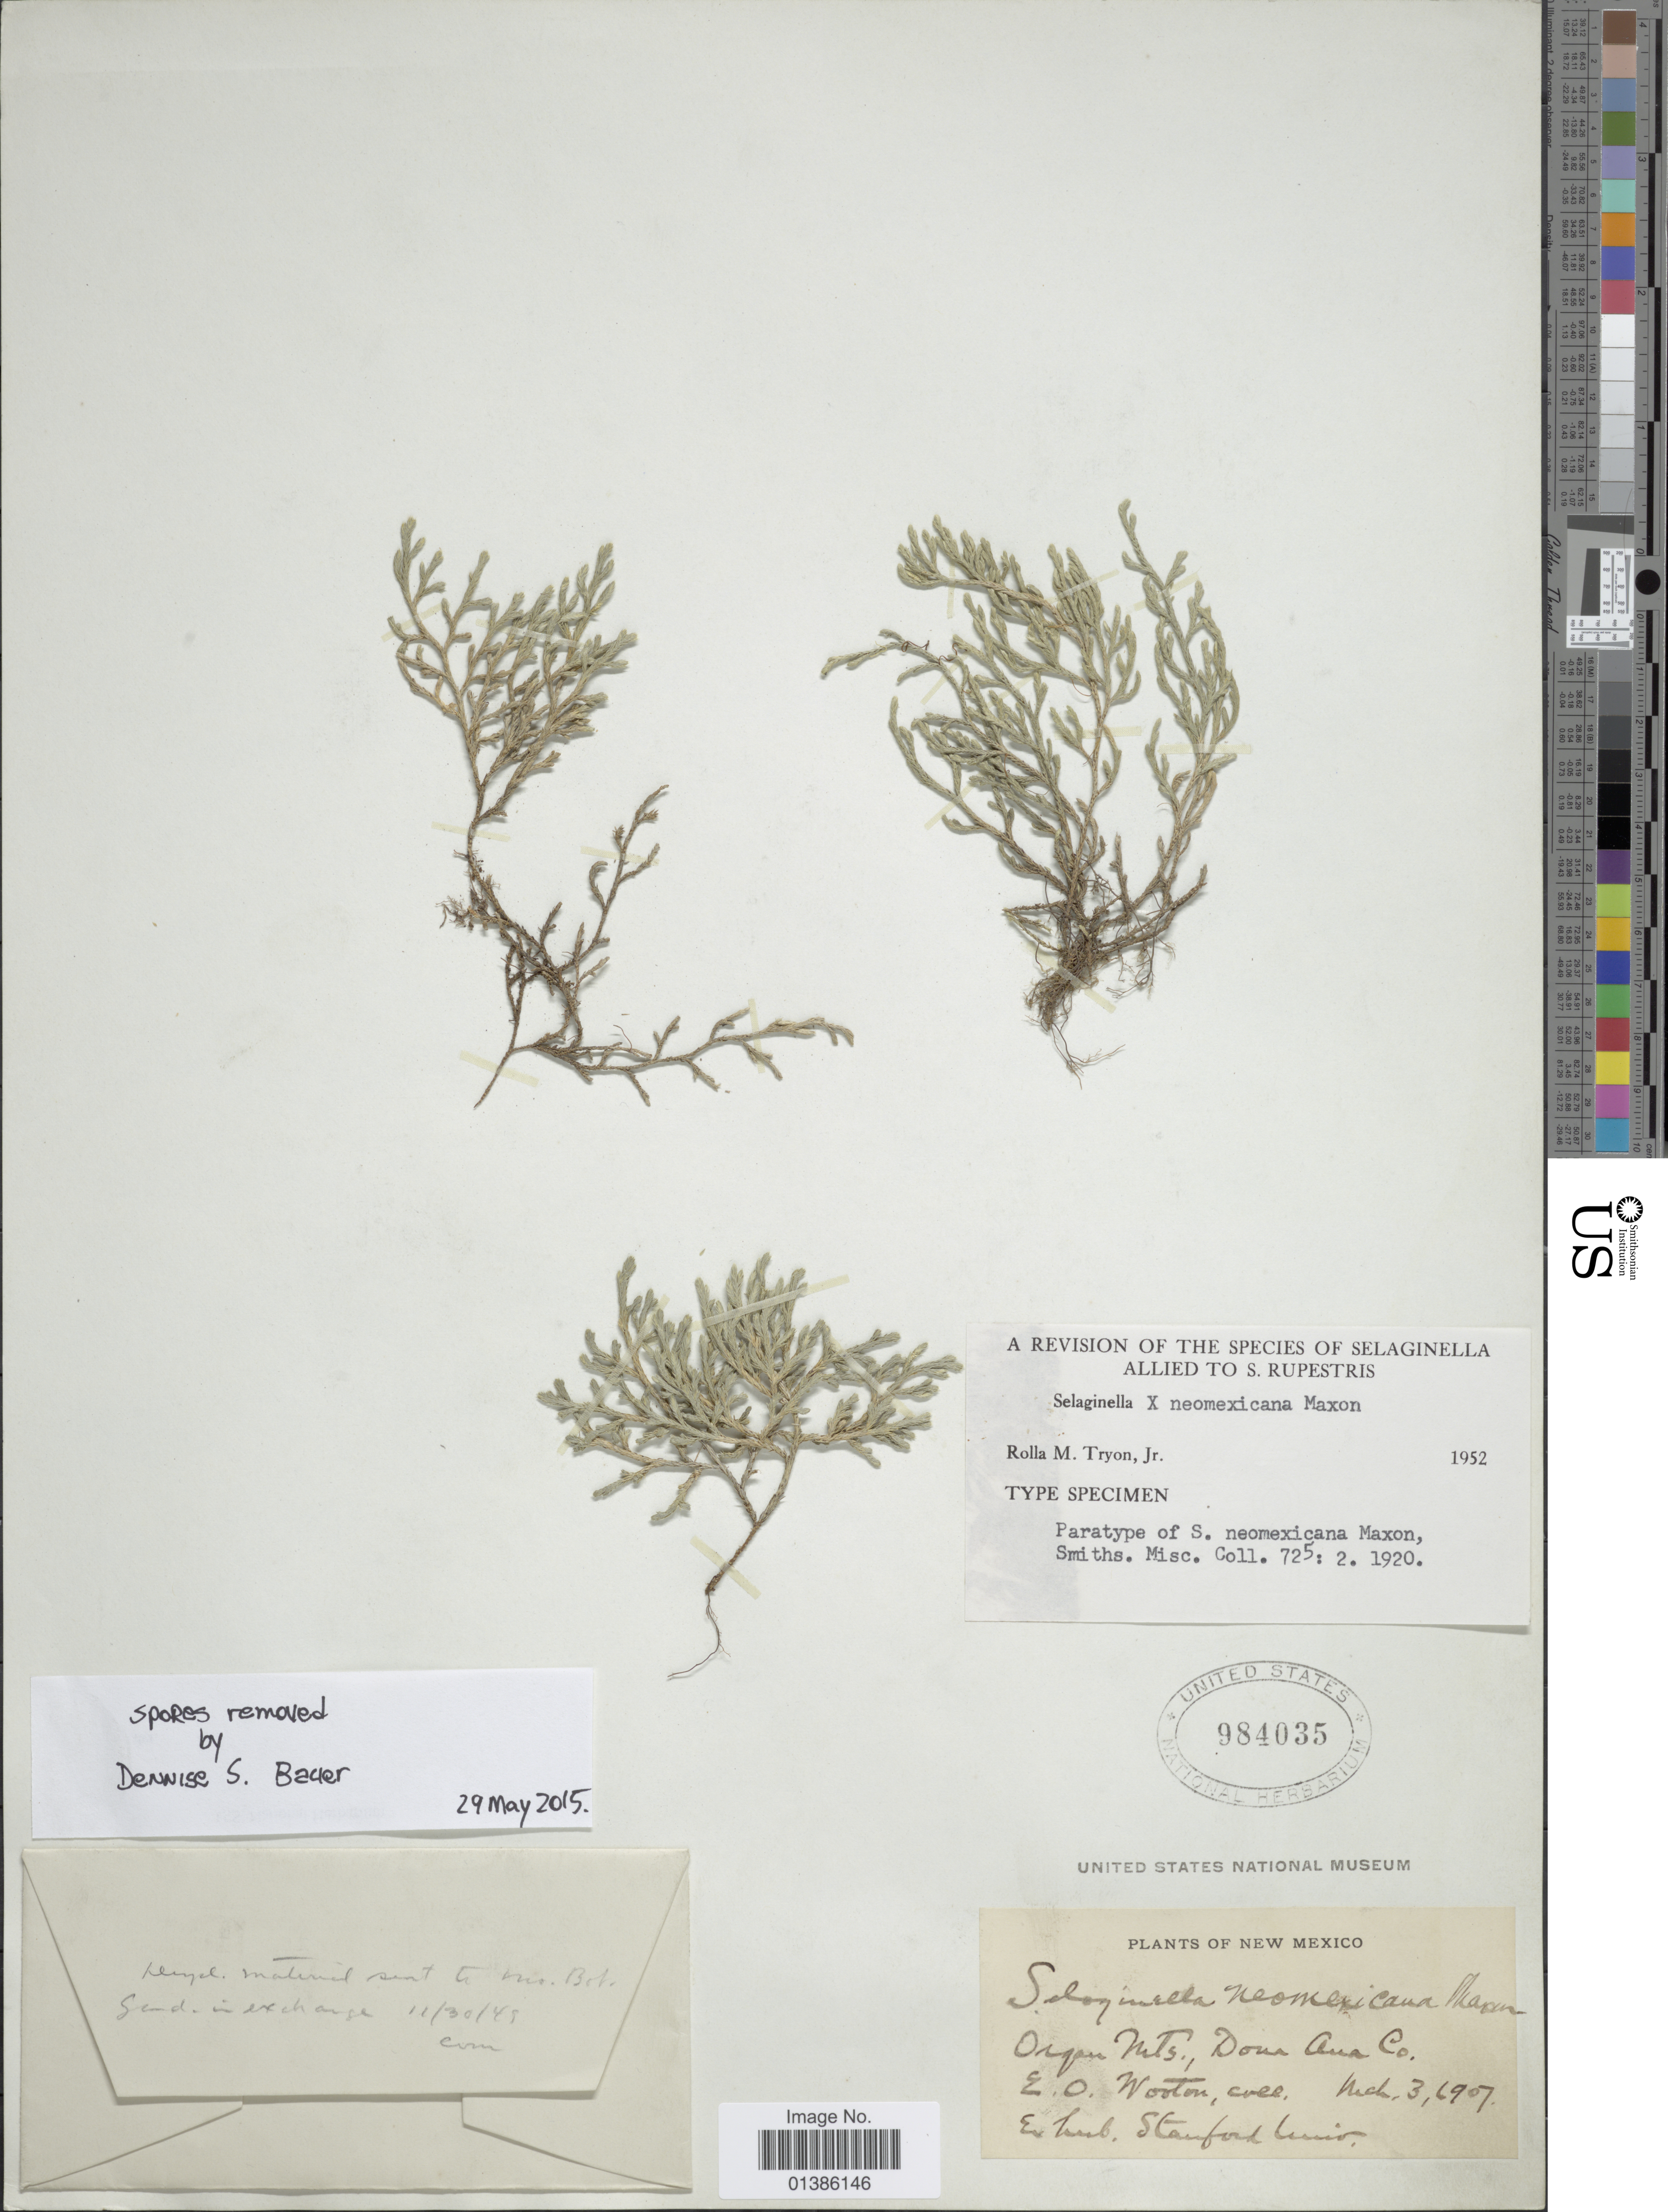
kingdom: Plantae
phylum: Tracheophyta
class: Lycopodiopsida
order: Selaginellales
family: Selaginellaceae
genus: Selaginella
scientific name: Selaginella x neomexicana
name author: Maxon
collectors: E. O. Wooton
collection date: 1907-03-03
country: United States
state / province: New Mexico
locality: Organ Mts., Dona Ana Co.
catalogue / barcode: US 984035